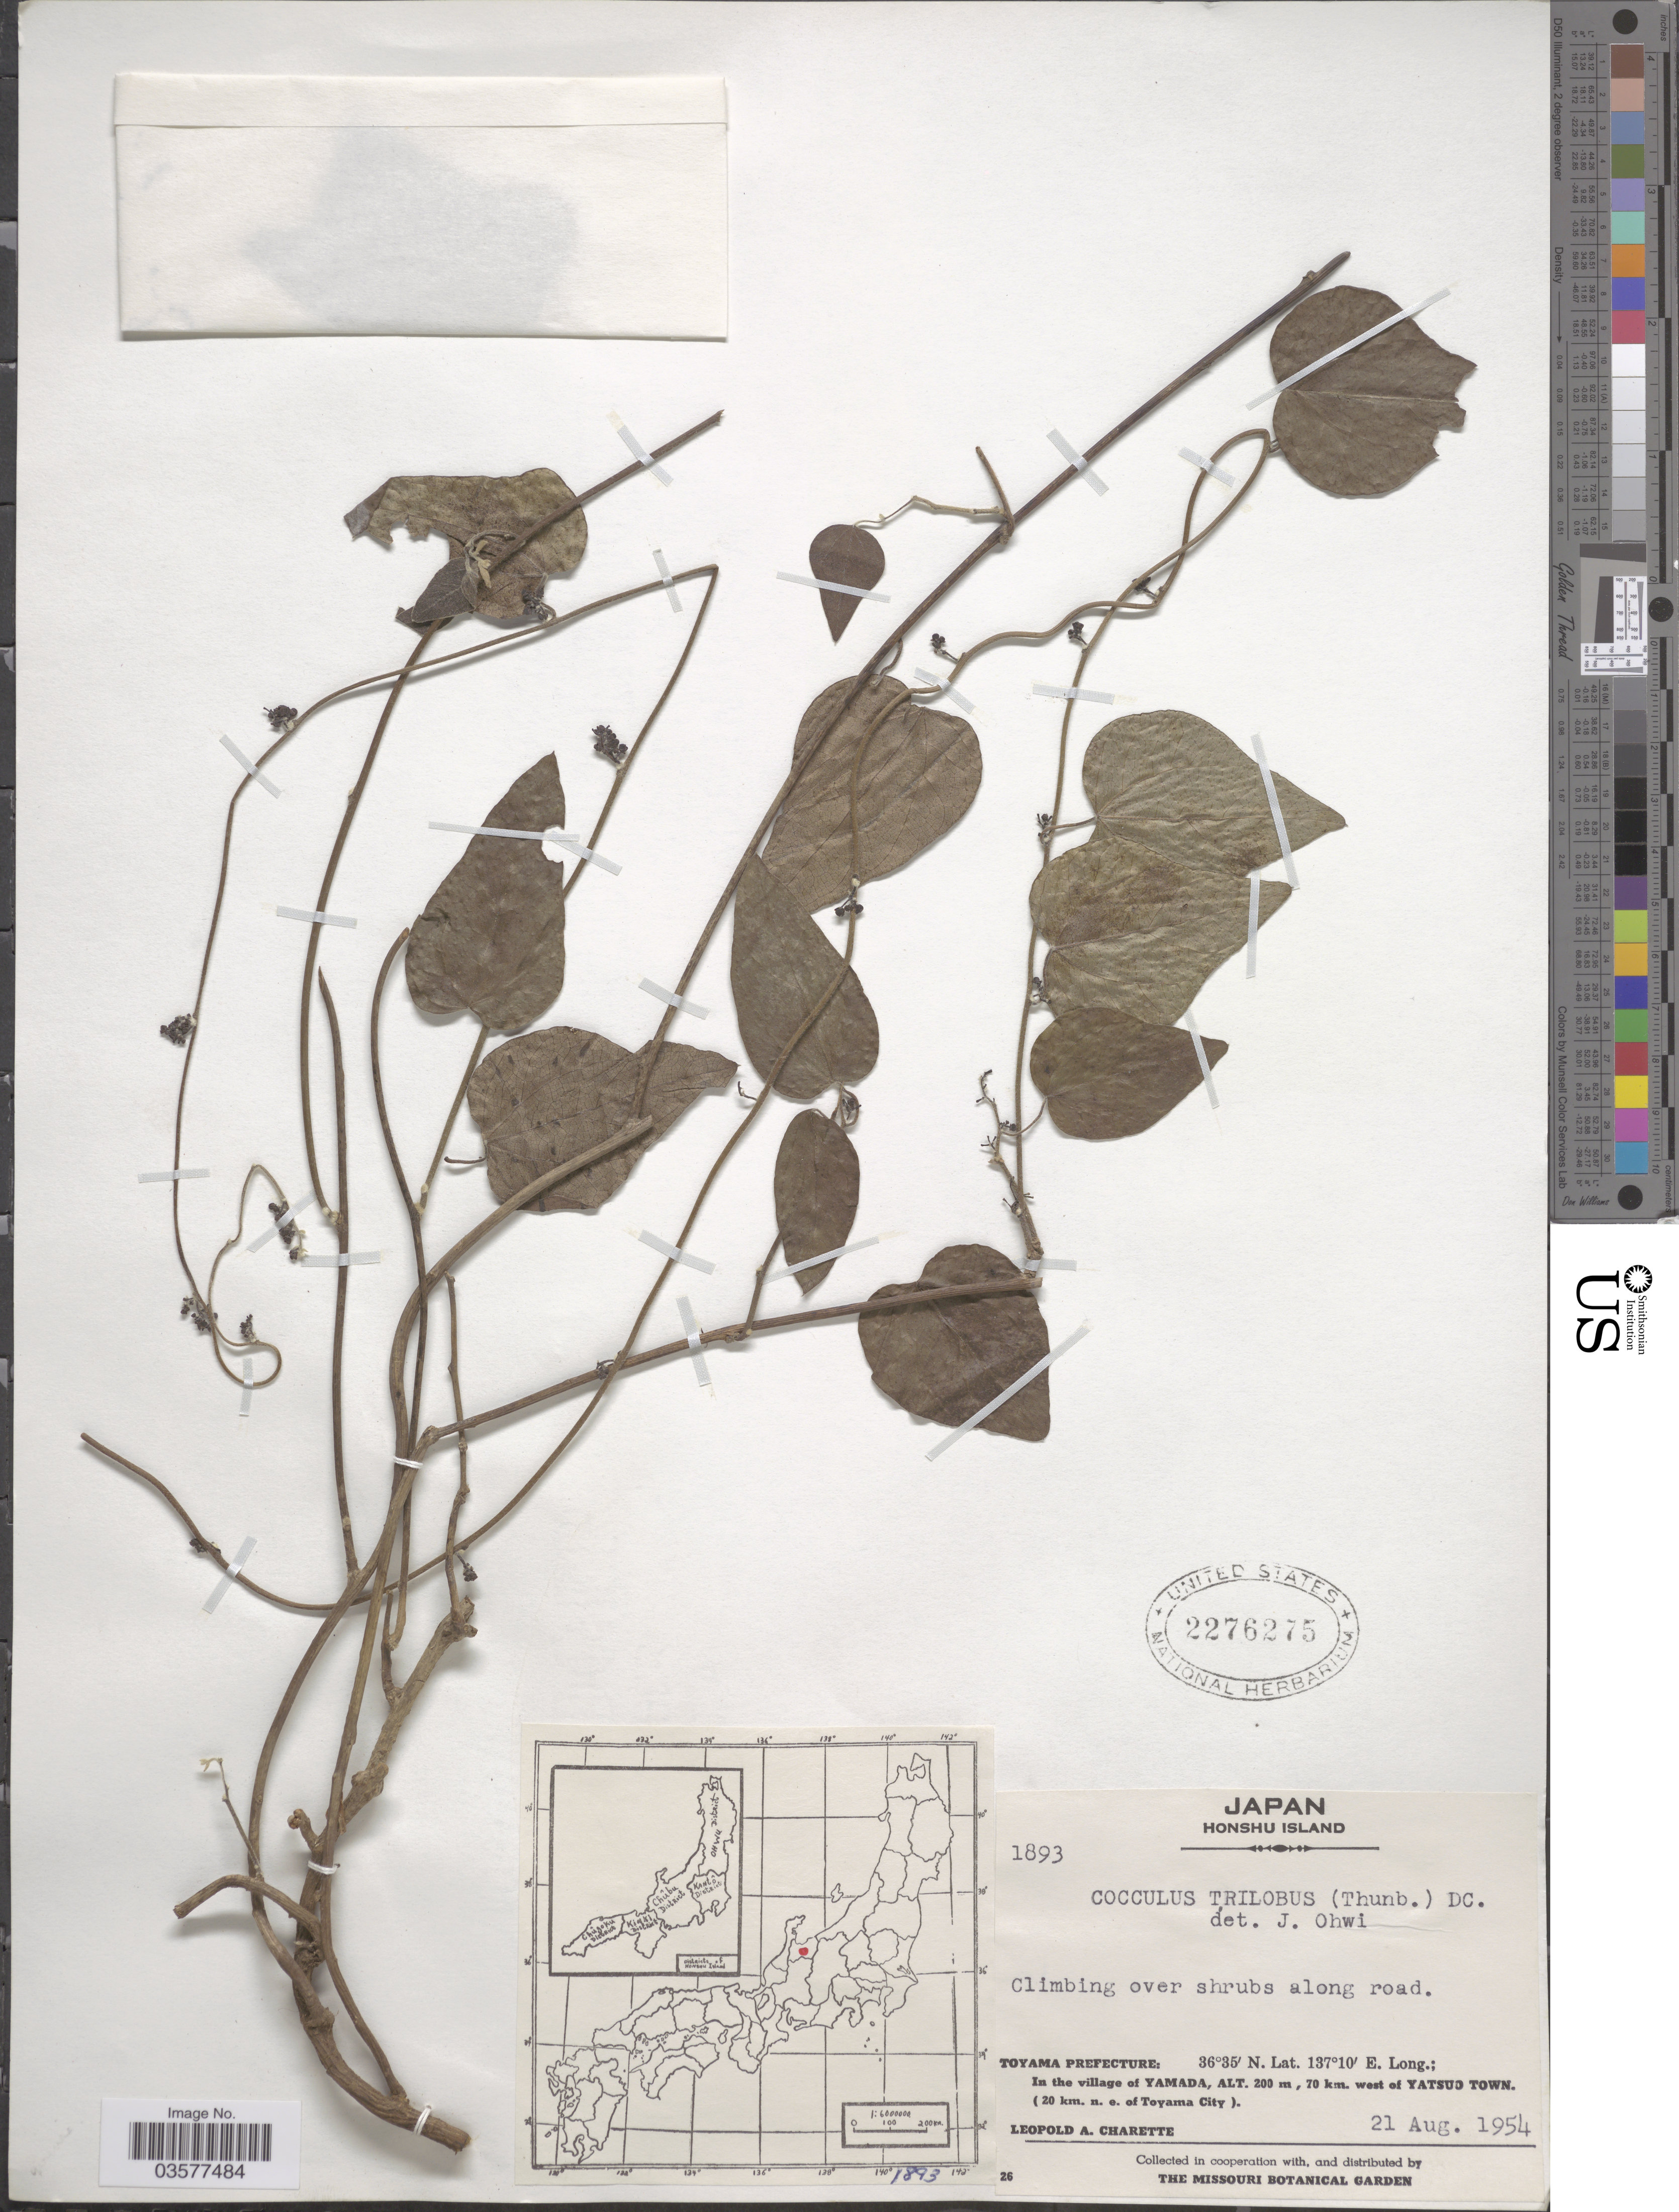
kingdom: Plantae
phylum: Tracheophyta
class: Magnoliopsida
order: Ranunculales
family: Menispermaceae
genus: Cocculus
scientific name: Cocculus orbiculatus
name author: (L.) DC.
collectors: L. A. Charette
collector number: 1893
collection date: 1954-08-21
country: Japan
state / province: Toyama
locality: Honshu Island. Toyama Prefecture: In the village of Yamada, 70 km. west of Yatsuo Town. (20 km. n. e. of Toyama City).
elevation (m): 200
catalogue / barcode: US 2276275